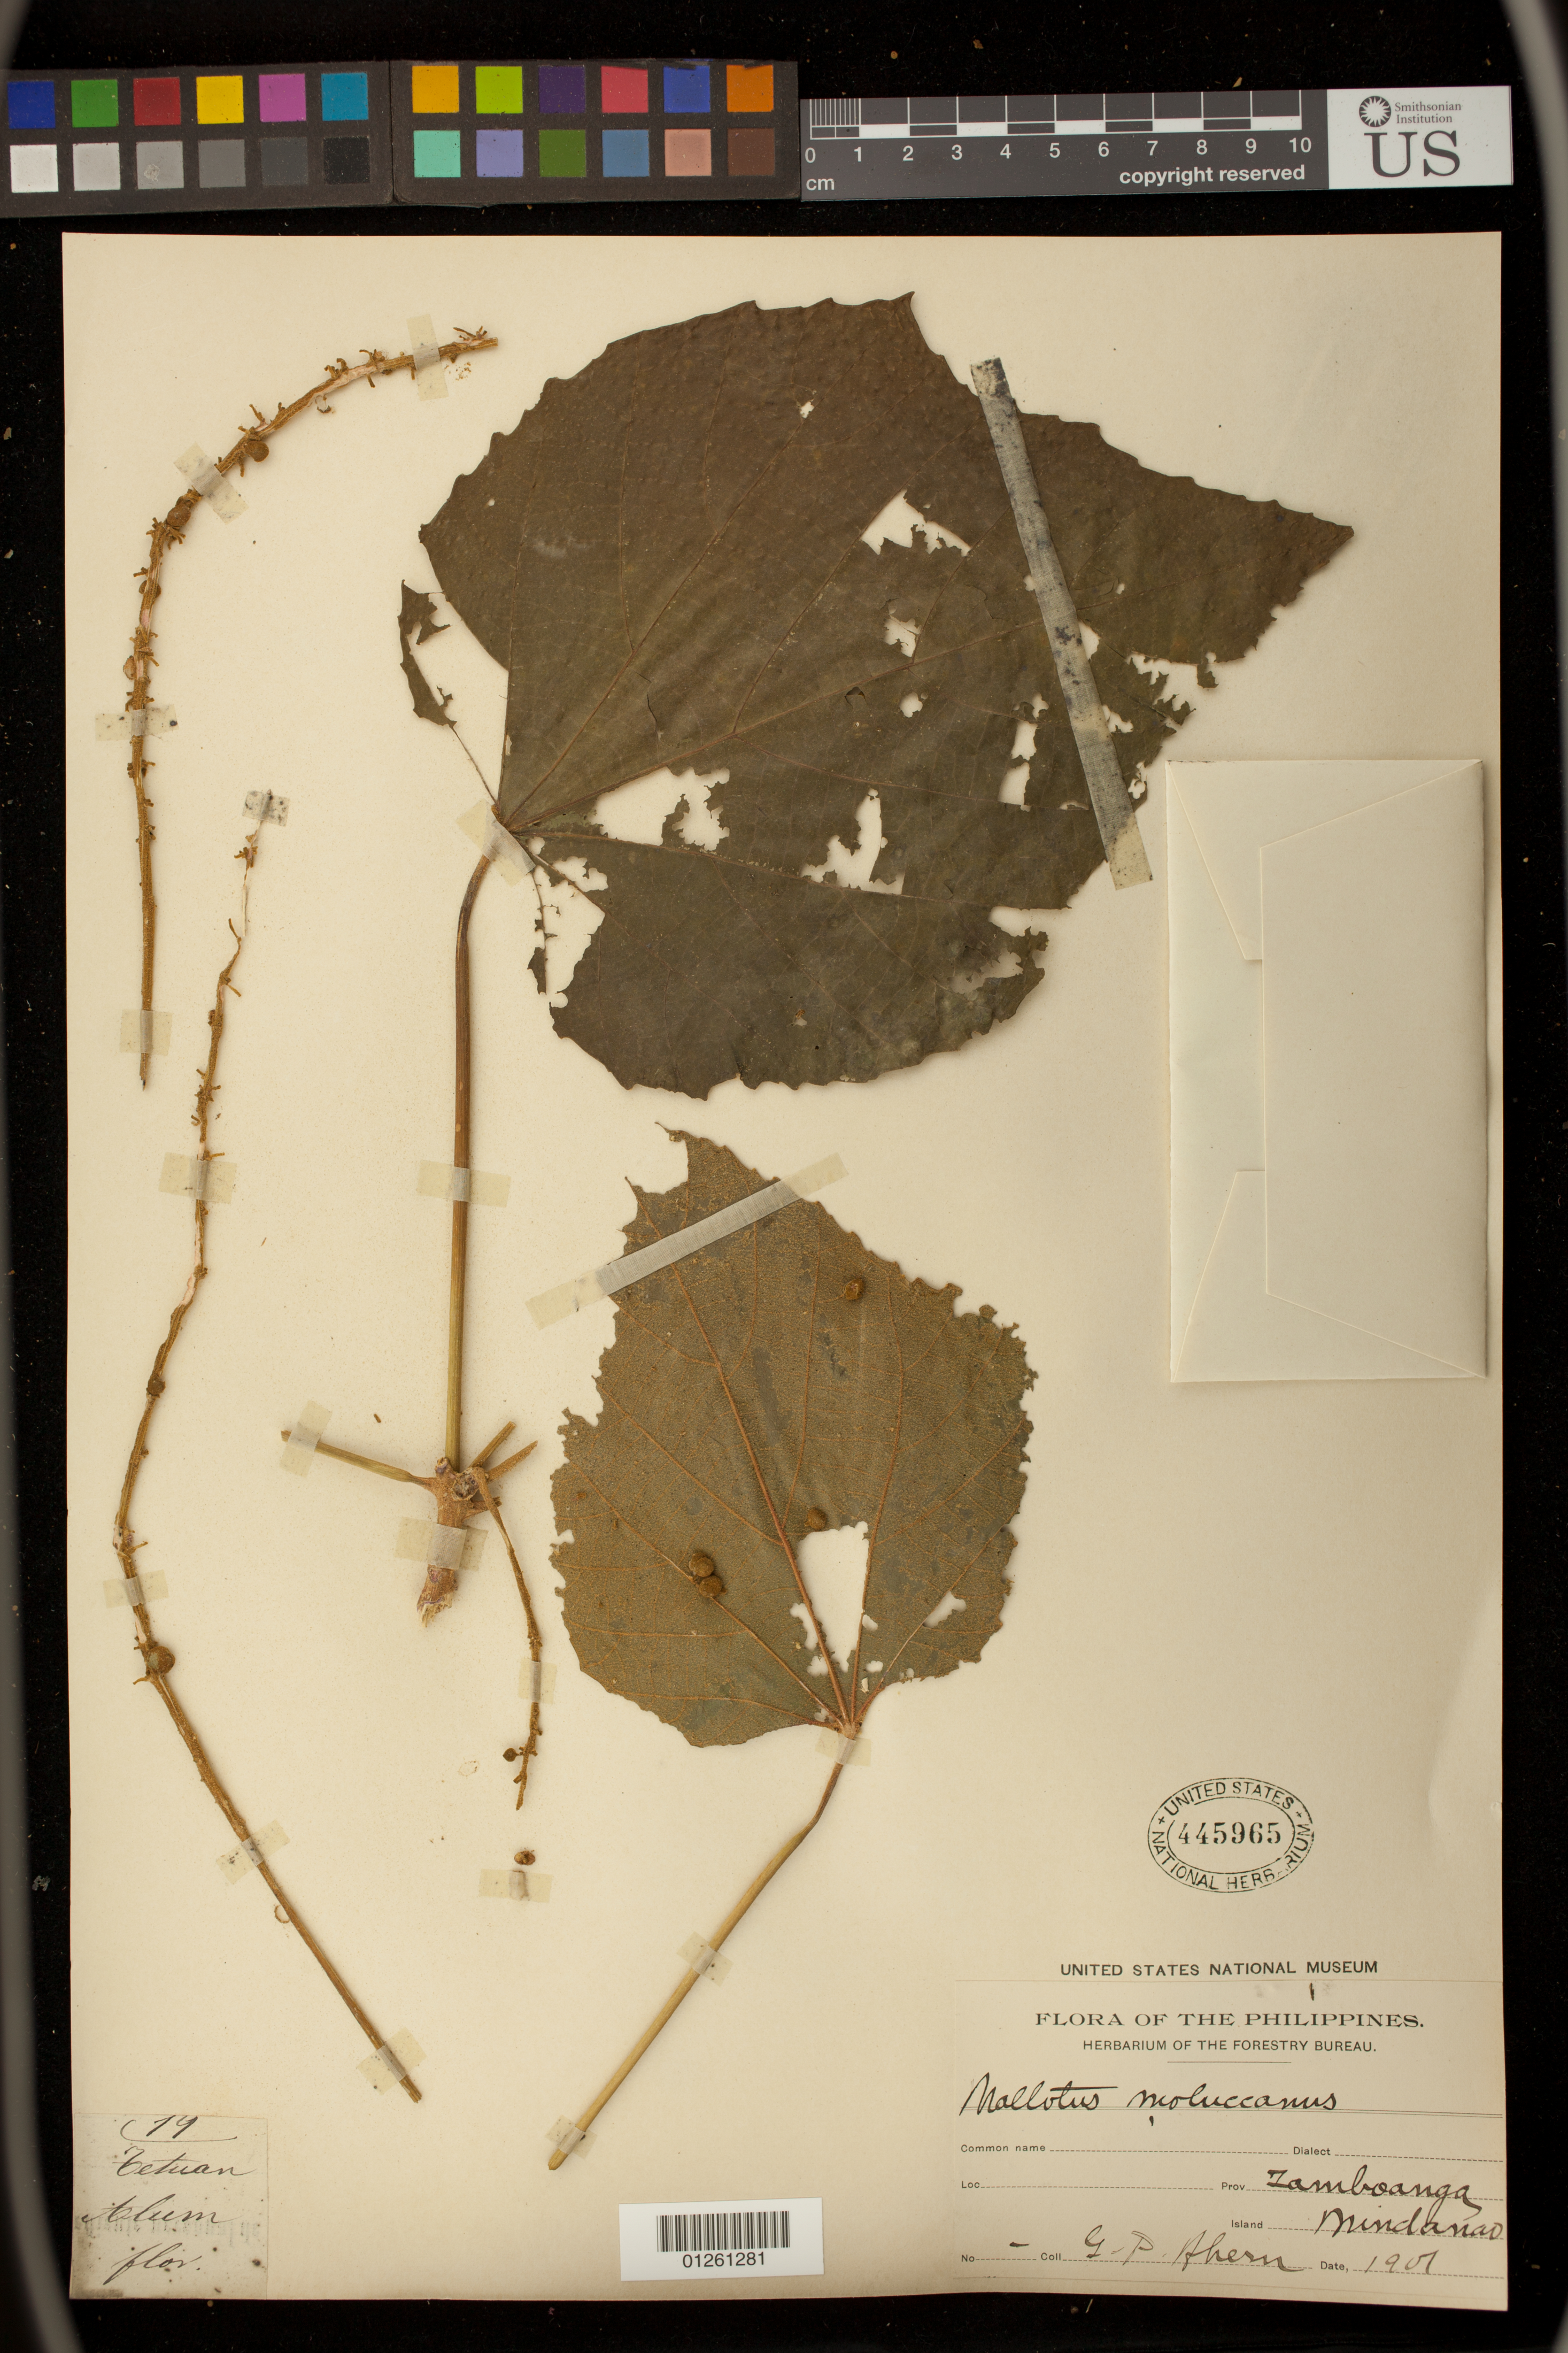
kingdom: Plantae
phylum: Tracheophyta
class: Magnoliopsida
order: Malpighiales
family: Euphorbiaceae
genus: Melanolepis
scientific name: Melanolepis multiglandulosa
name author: (Reinw. ex Blume) Rchb. f. & Zoll.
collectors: G. Ahern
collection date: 1907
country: Philippines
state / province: Zamboanga Peninsula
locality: Zamboanga, Mindanao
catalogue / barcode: US 445965